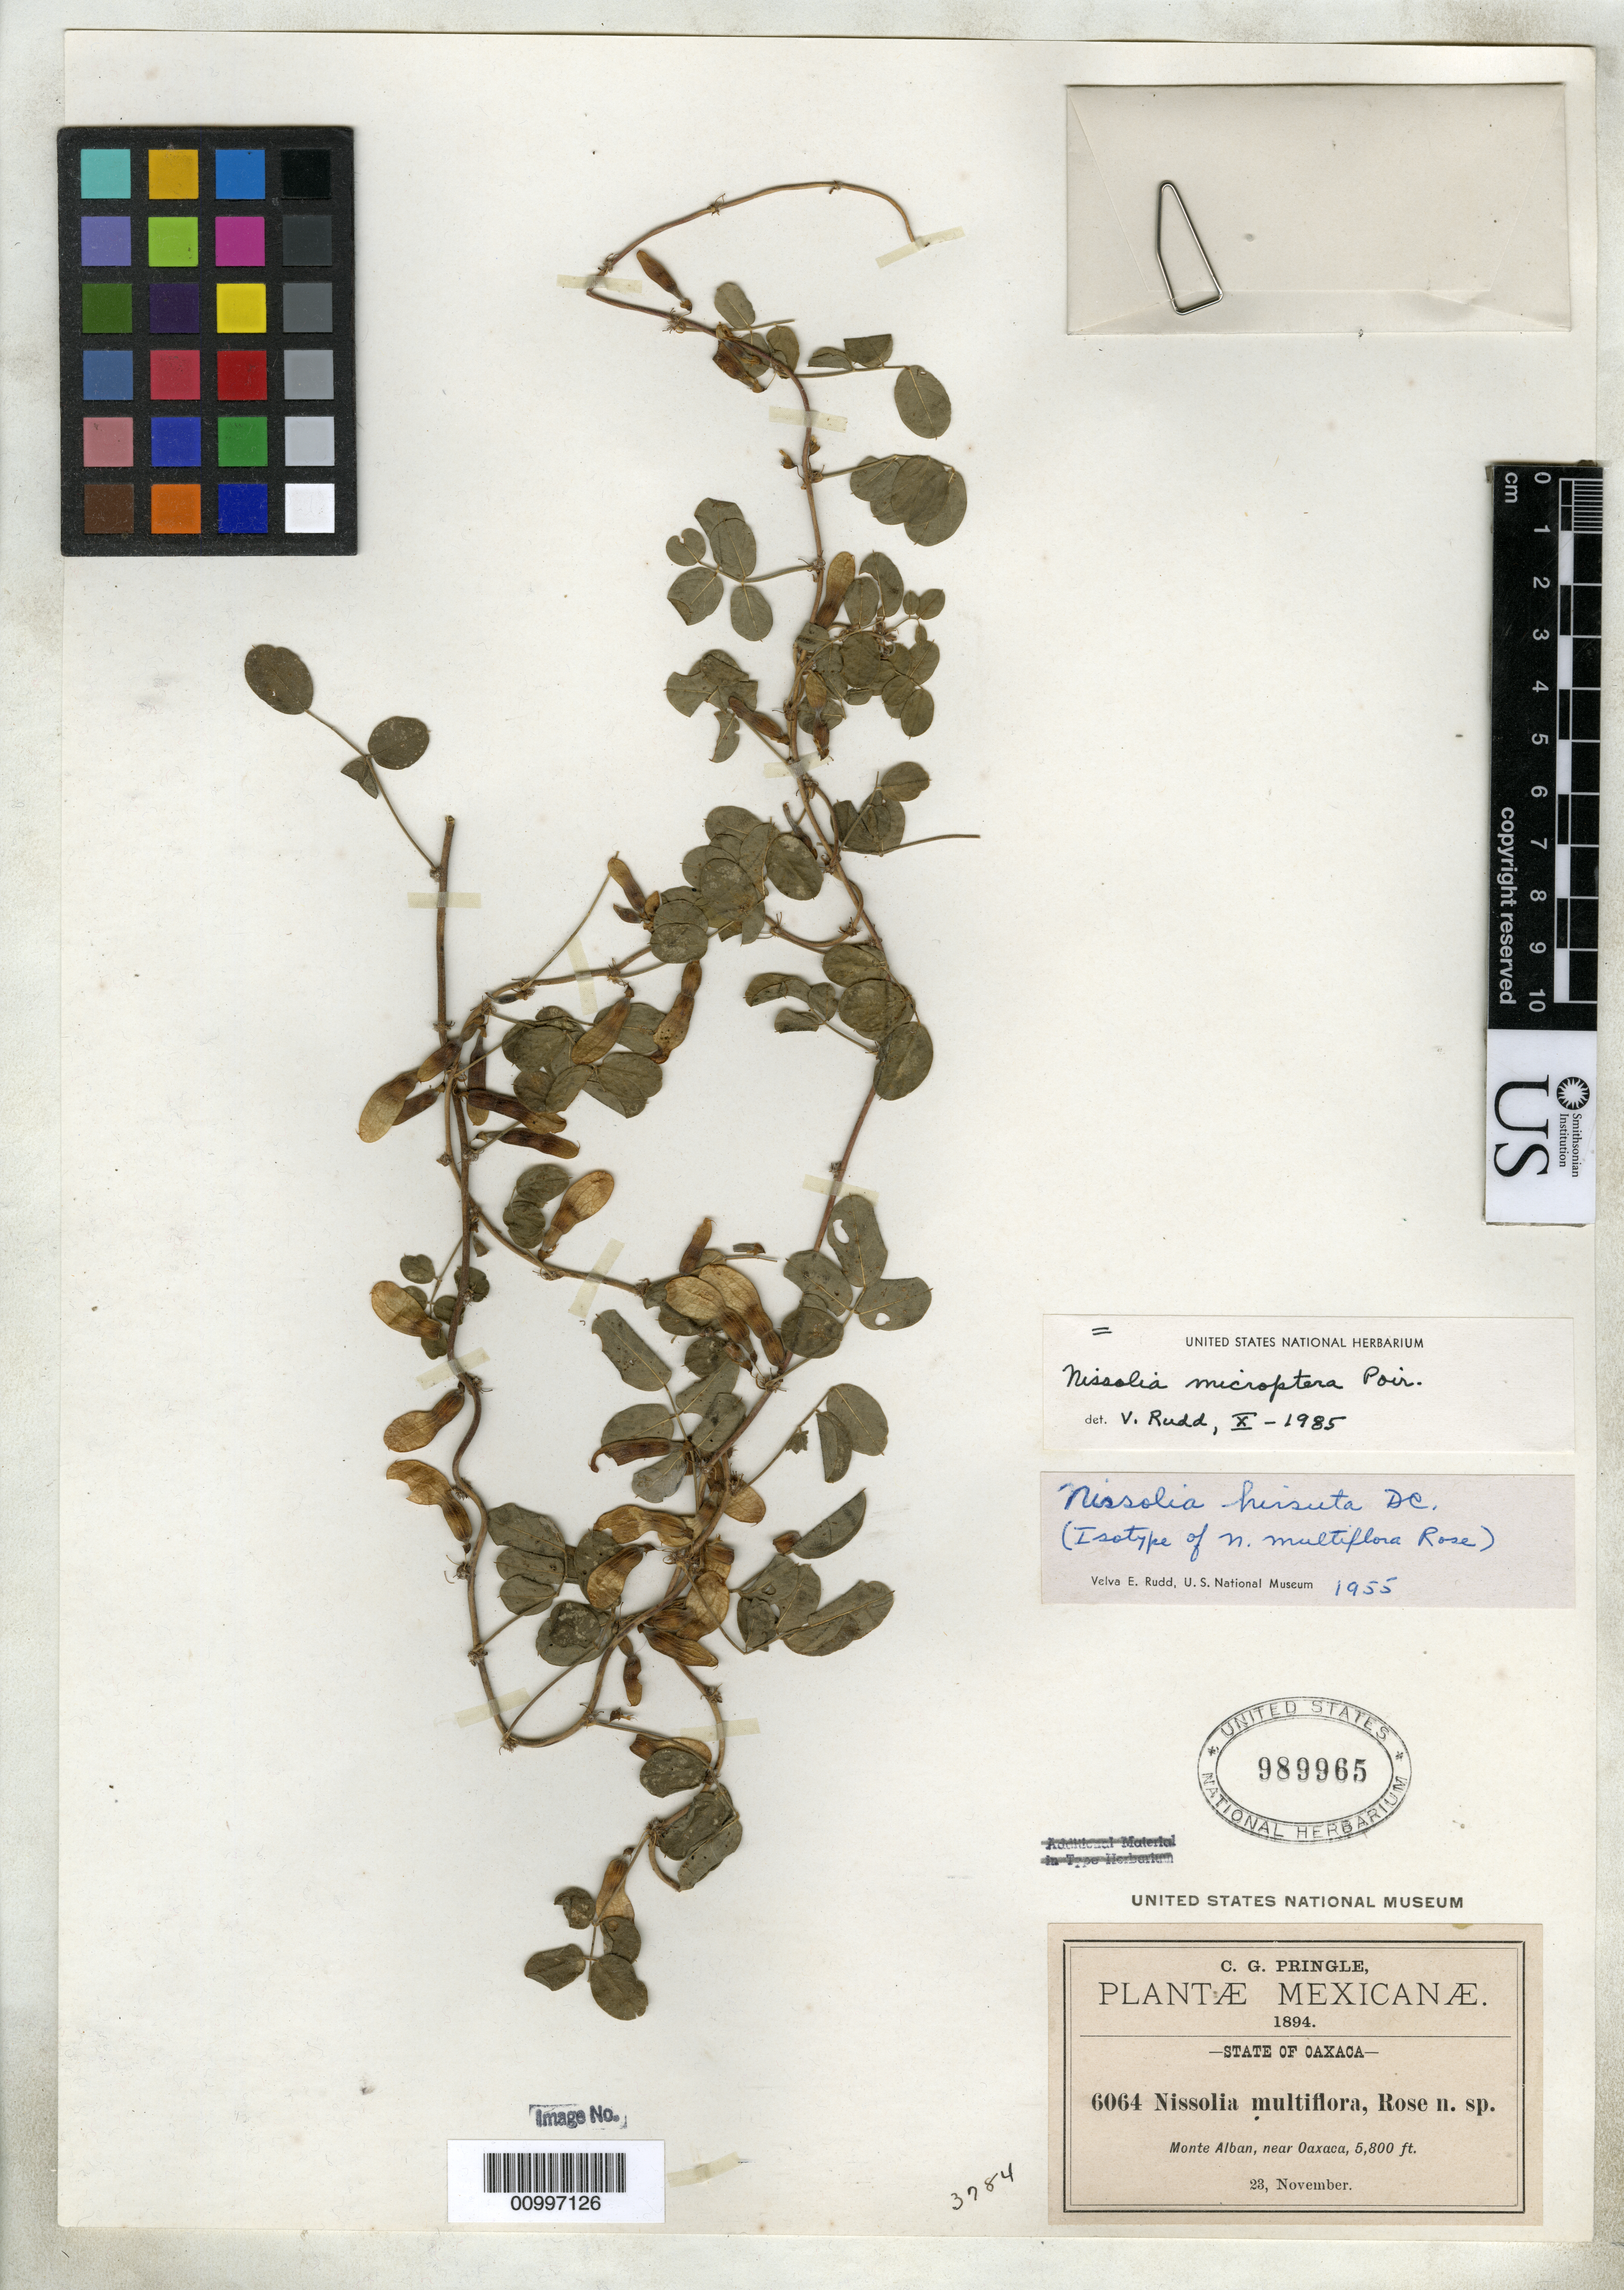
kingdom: Plantae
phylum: Tracheophyta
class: Magnoliopsida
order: Fabales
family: Fabaceae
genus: Nissolia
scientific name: Nissolia multiflora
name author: Rose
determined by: Rudd, V. E.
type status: Isotype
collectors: C. G. Pringle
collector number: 6064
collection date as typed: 23 Nov 1894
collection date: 1894-11-23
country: Mexico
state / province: Oaxaca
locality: Monte Alban, near Oaxaca.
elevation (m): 1768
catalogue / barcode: US 989965